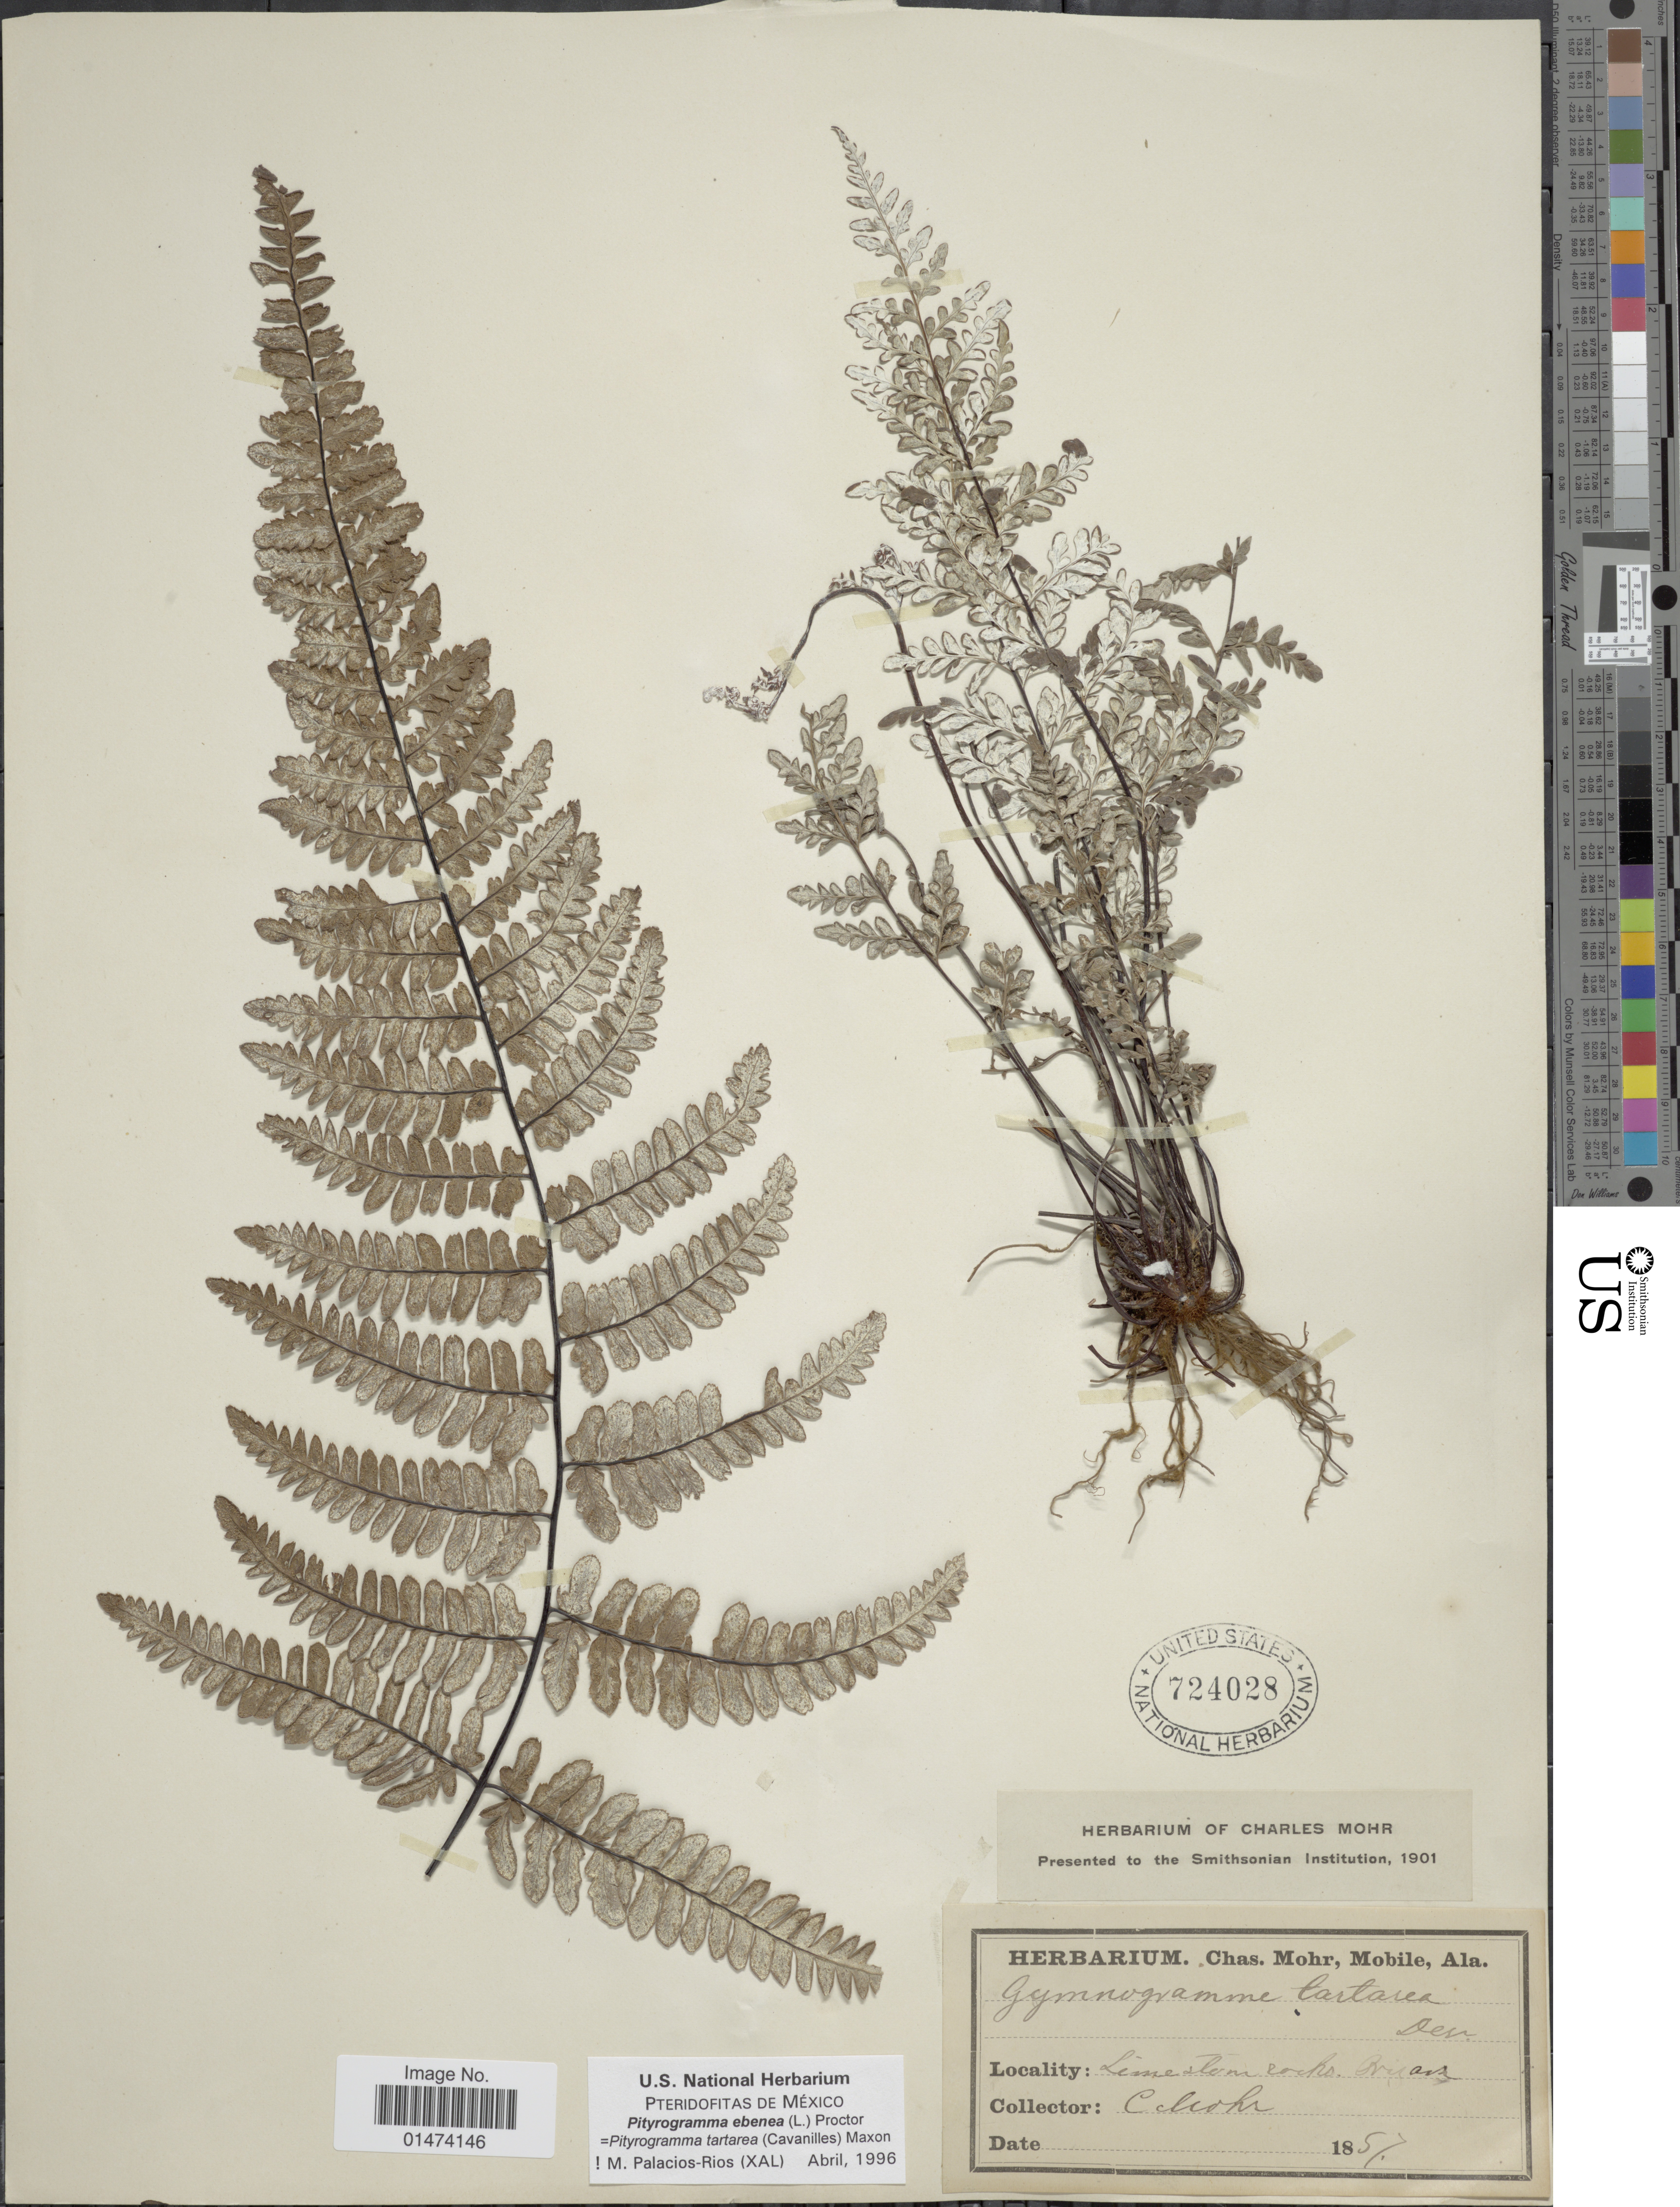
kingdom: Plantae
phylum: Tracheophyta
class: Polypodiopsida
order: Polypodiales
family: Pteridaceae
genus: Pityrogramma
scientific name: Pityrogramma tartarea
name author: (Cav.) Maxon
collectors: C. T. Mohr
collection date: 1857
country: Mexico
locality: Limestone rocks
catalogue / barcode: US 724028